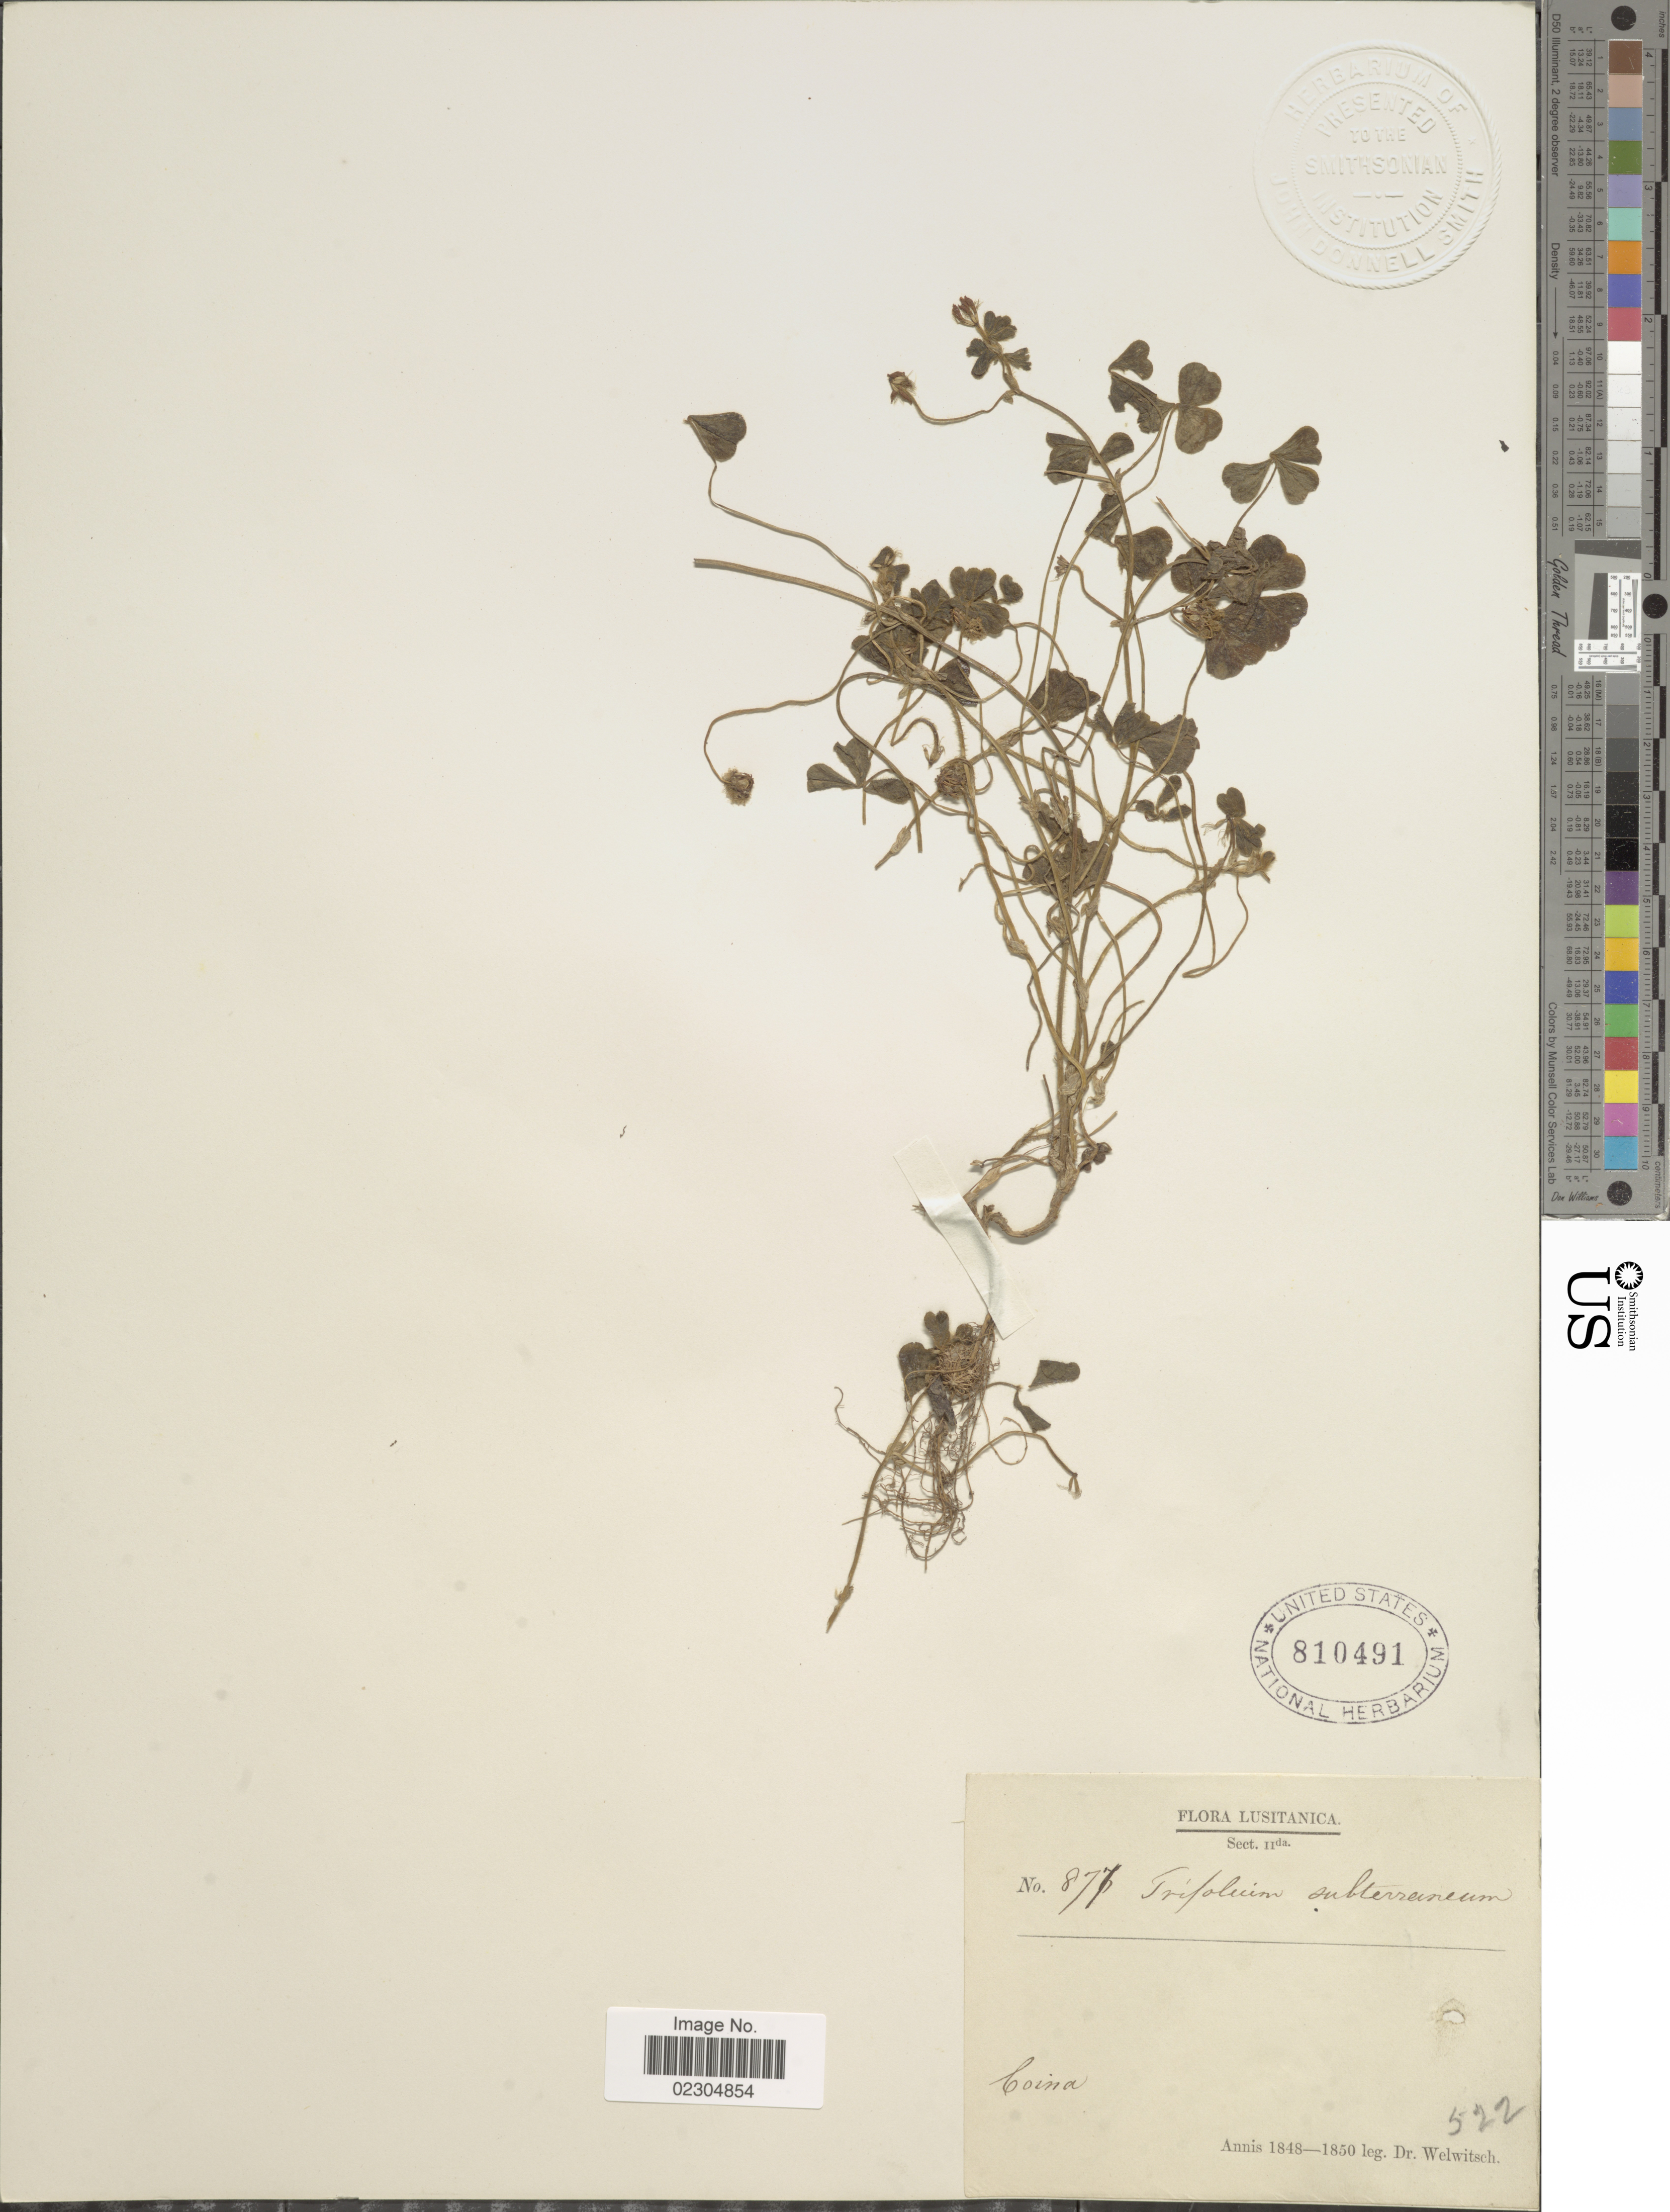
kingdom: Plantae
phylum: Tracheophyta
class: Magnoliopsida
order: Fabales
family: Fabaceae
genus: Trifolium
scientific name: Trifolium subterraneum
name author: L.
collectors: -. Welwitsch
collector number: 877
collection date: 1848/1850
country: Portugal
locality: Lusitanica Sect. IIda. Coina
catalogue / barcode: US 810491